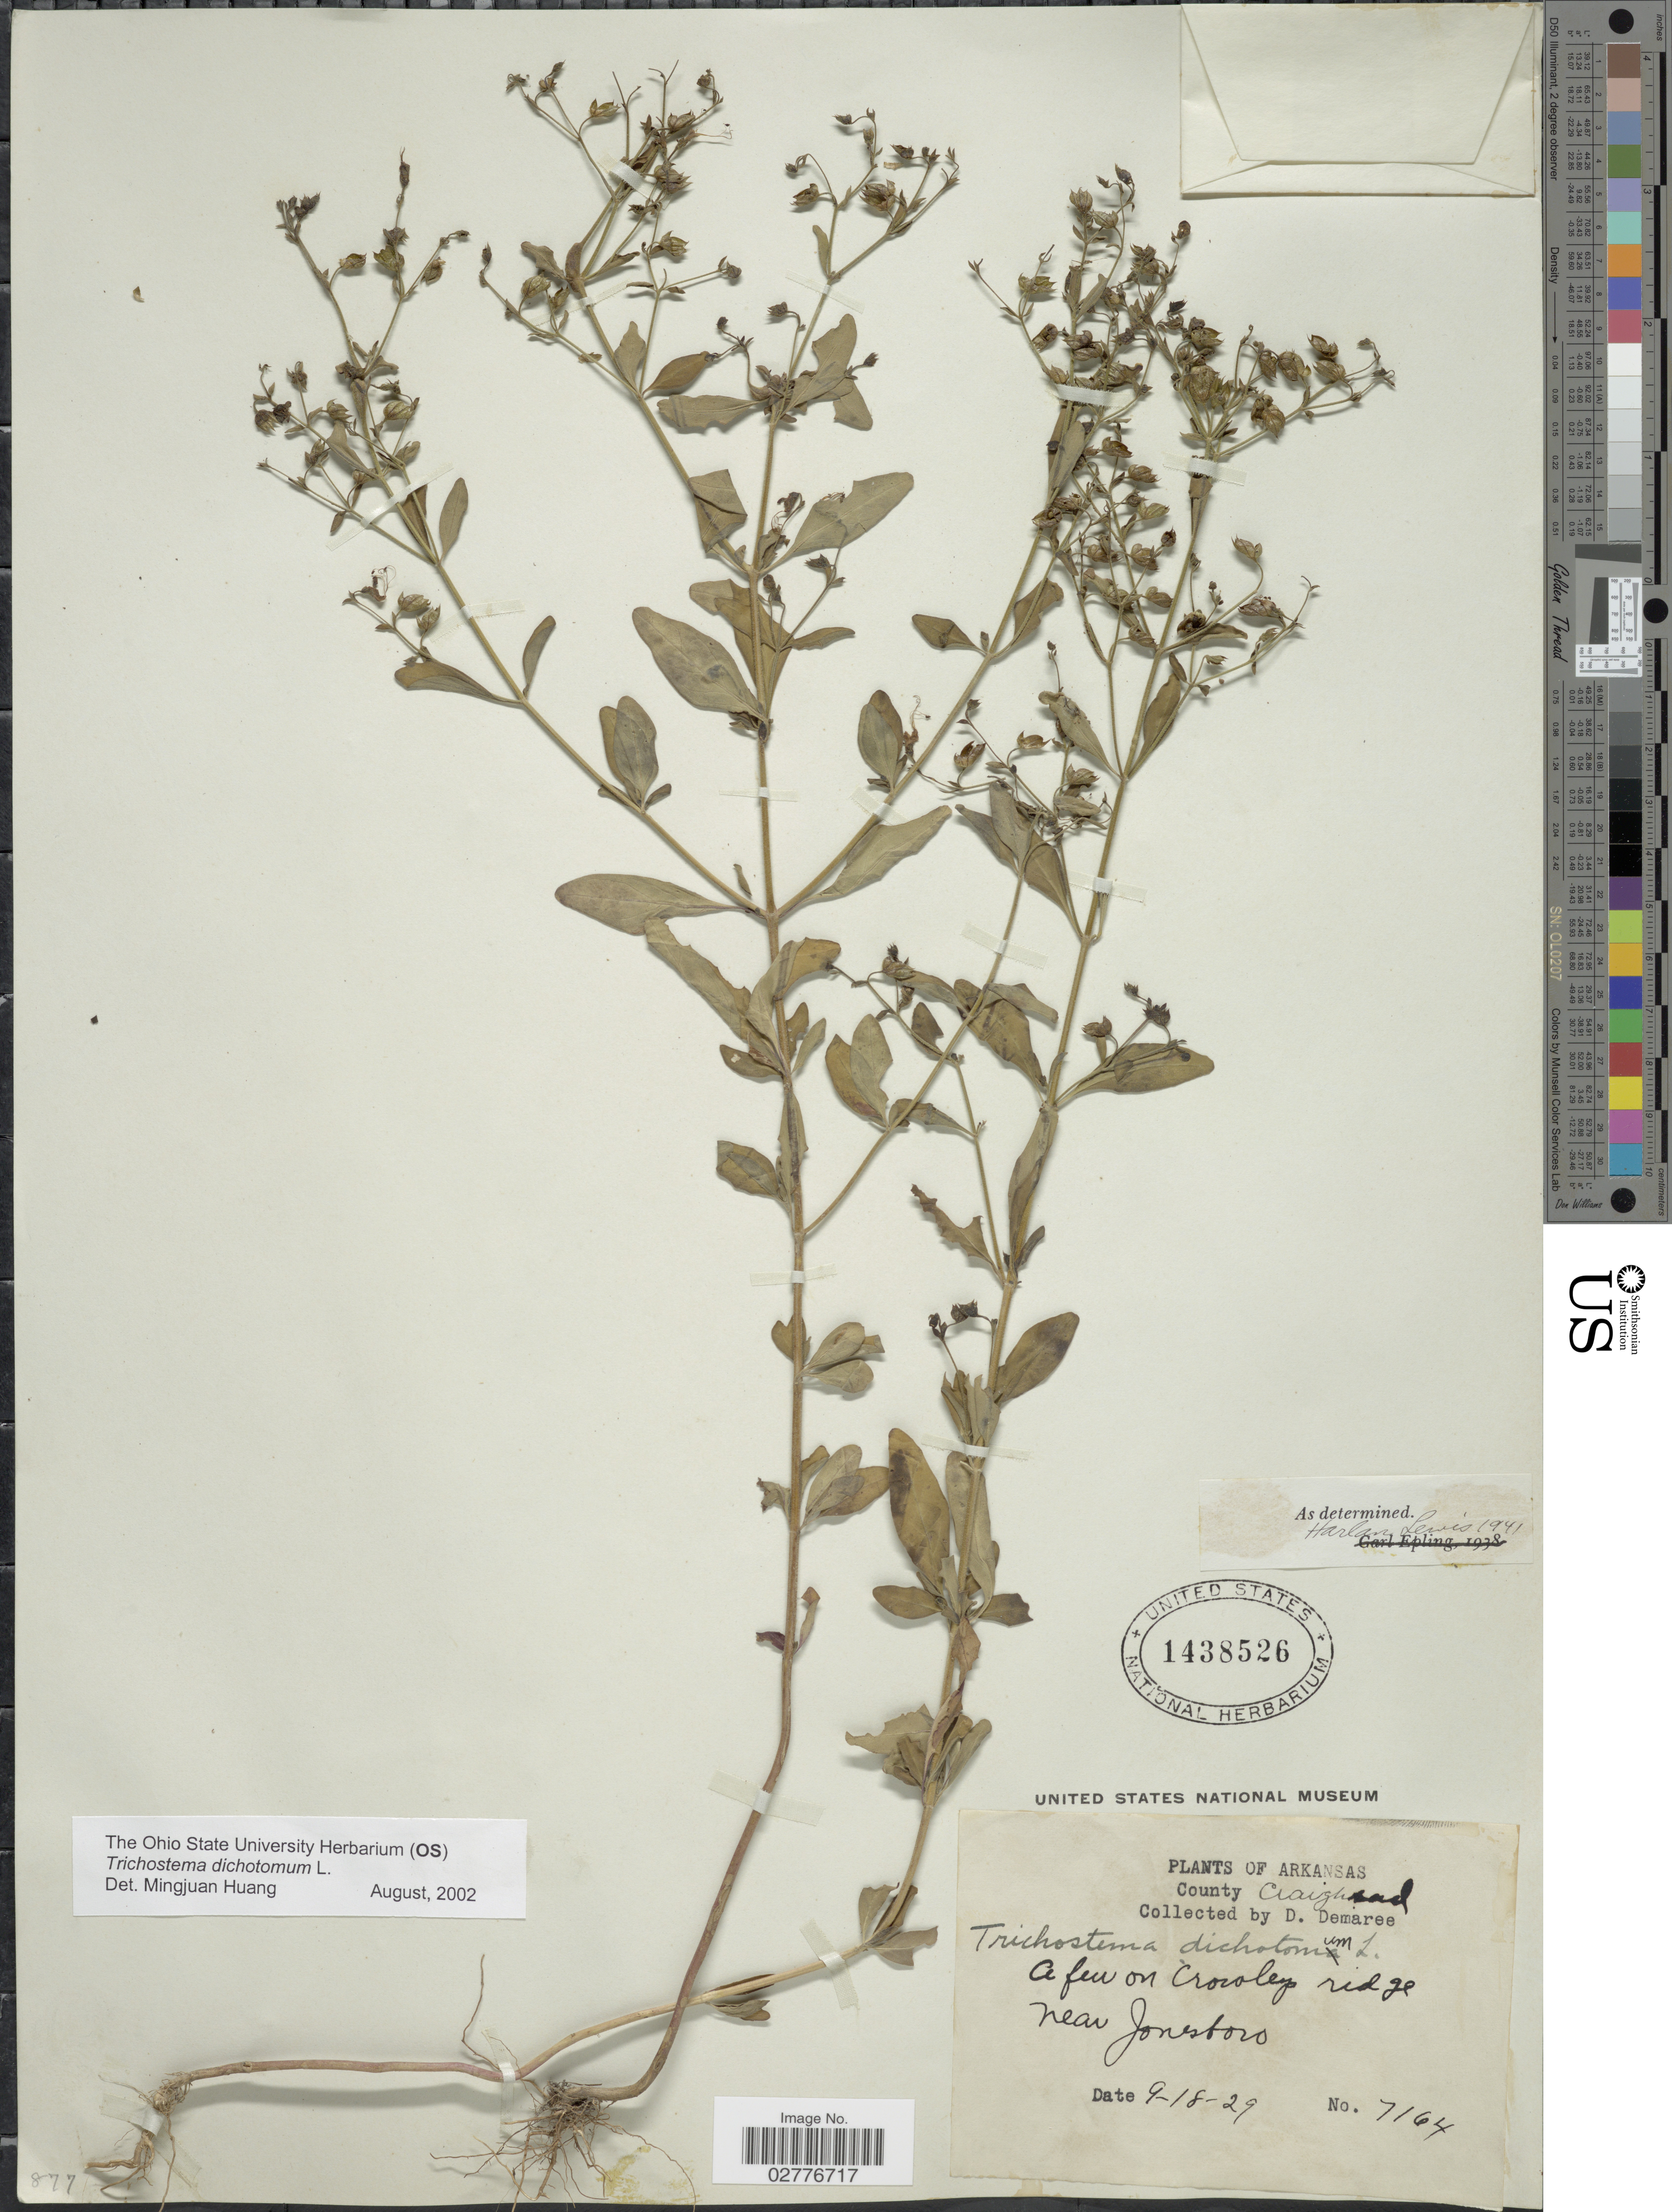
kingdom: Plantae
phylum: Tracheophyta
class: Magnoliopsida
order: Lamiales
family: Lamiaceae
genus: Trichostema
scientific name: Trichostema dichotomum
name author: L.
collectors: D. Demaree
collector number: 7164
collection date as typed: Transcribed d/m/y: 18/9/29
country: United States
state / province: Arkansas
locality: County Craighead. A few on Crowleys ridge near Jonesboro.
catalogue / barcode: US 1438526